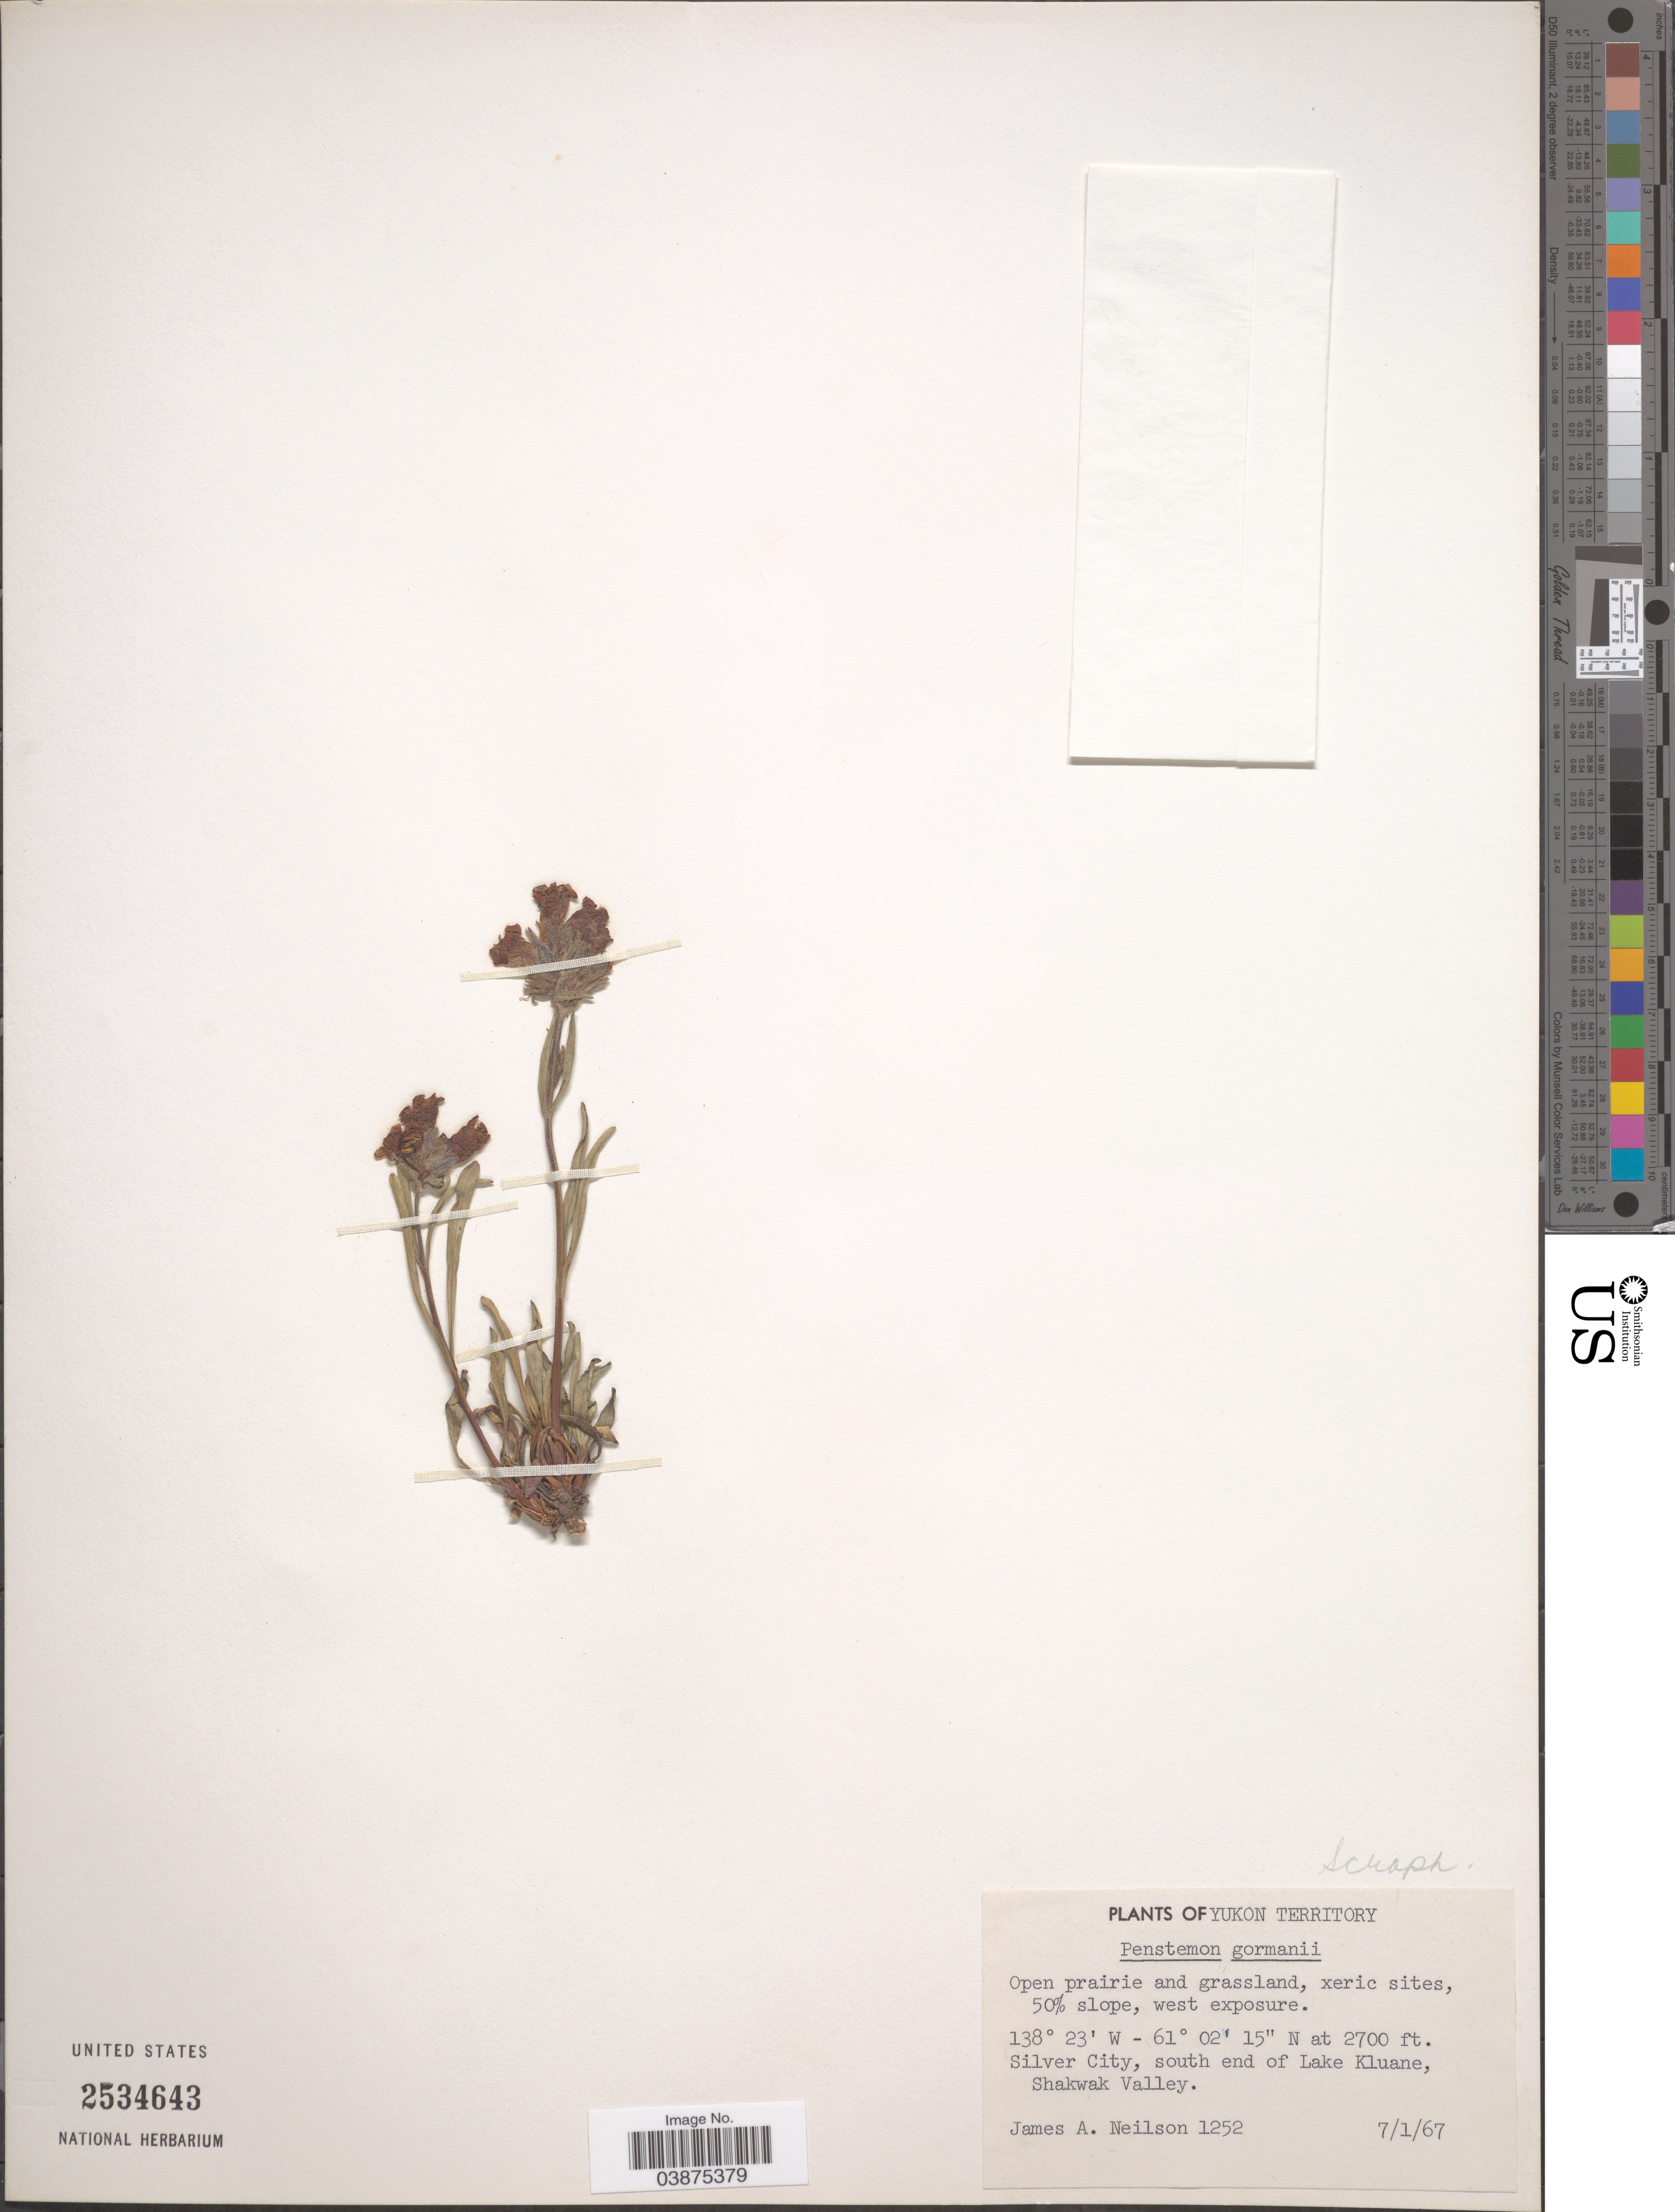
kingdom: Plantae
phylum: Tracheophyta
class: Magnoliopsida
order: Lamiales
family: Plantaginaceae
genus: Penstemon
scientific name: Penstemon gormanii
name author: Greene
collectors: J. Neilson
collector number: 1252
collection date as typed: Transcribed d/m/y: 1/7/67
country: Canada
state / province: Yukon Territory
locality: Silver City, south end of Lake Kluane, Shakwak Valley.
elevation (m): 823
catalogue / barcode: US 2534643